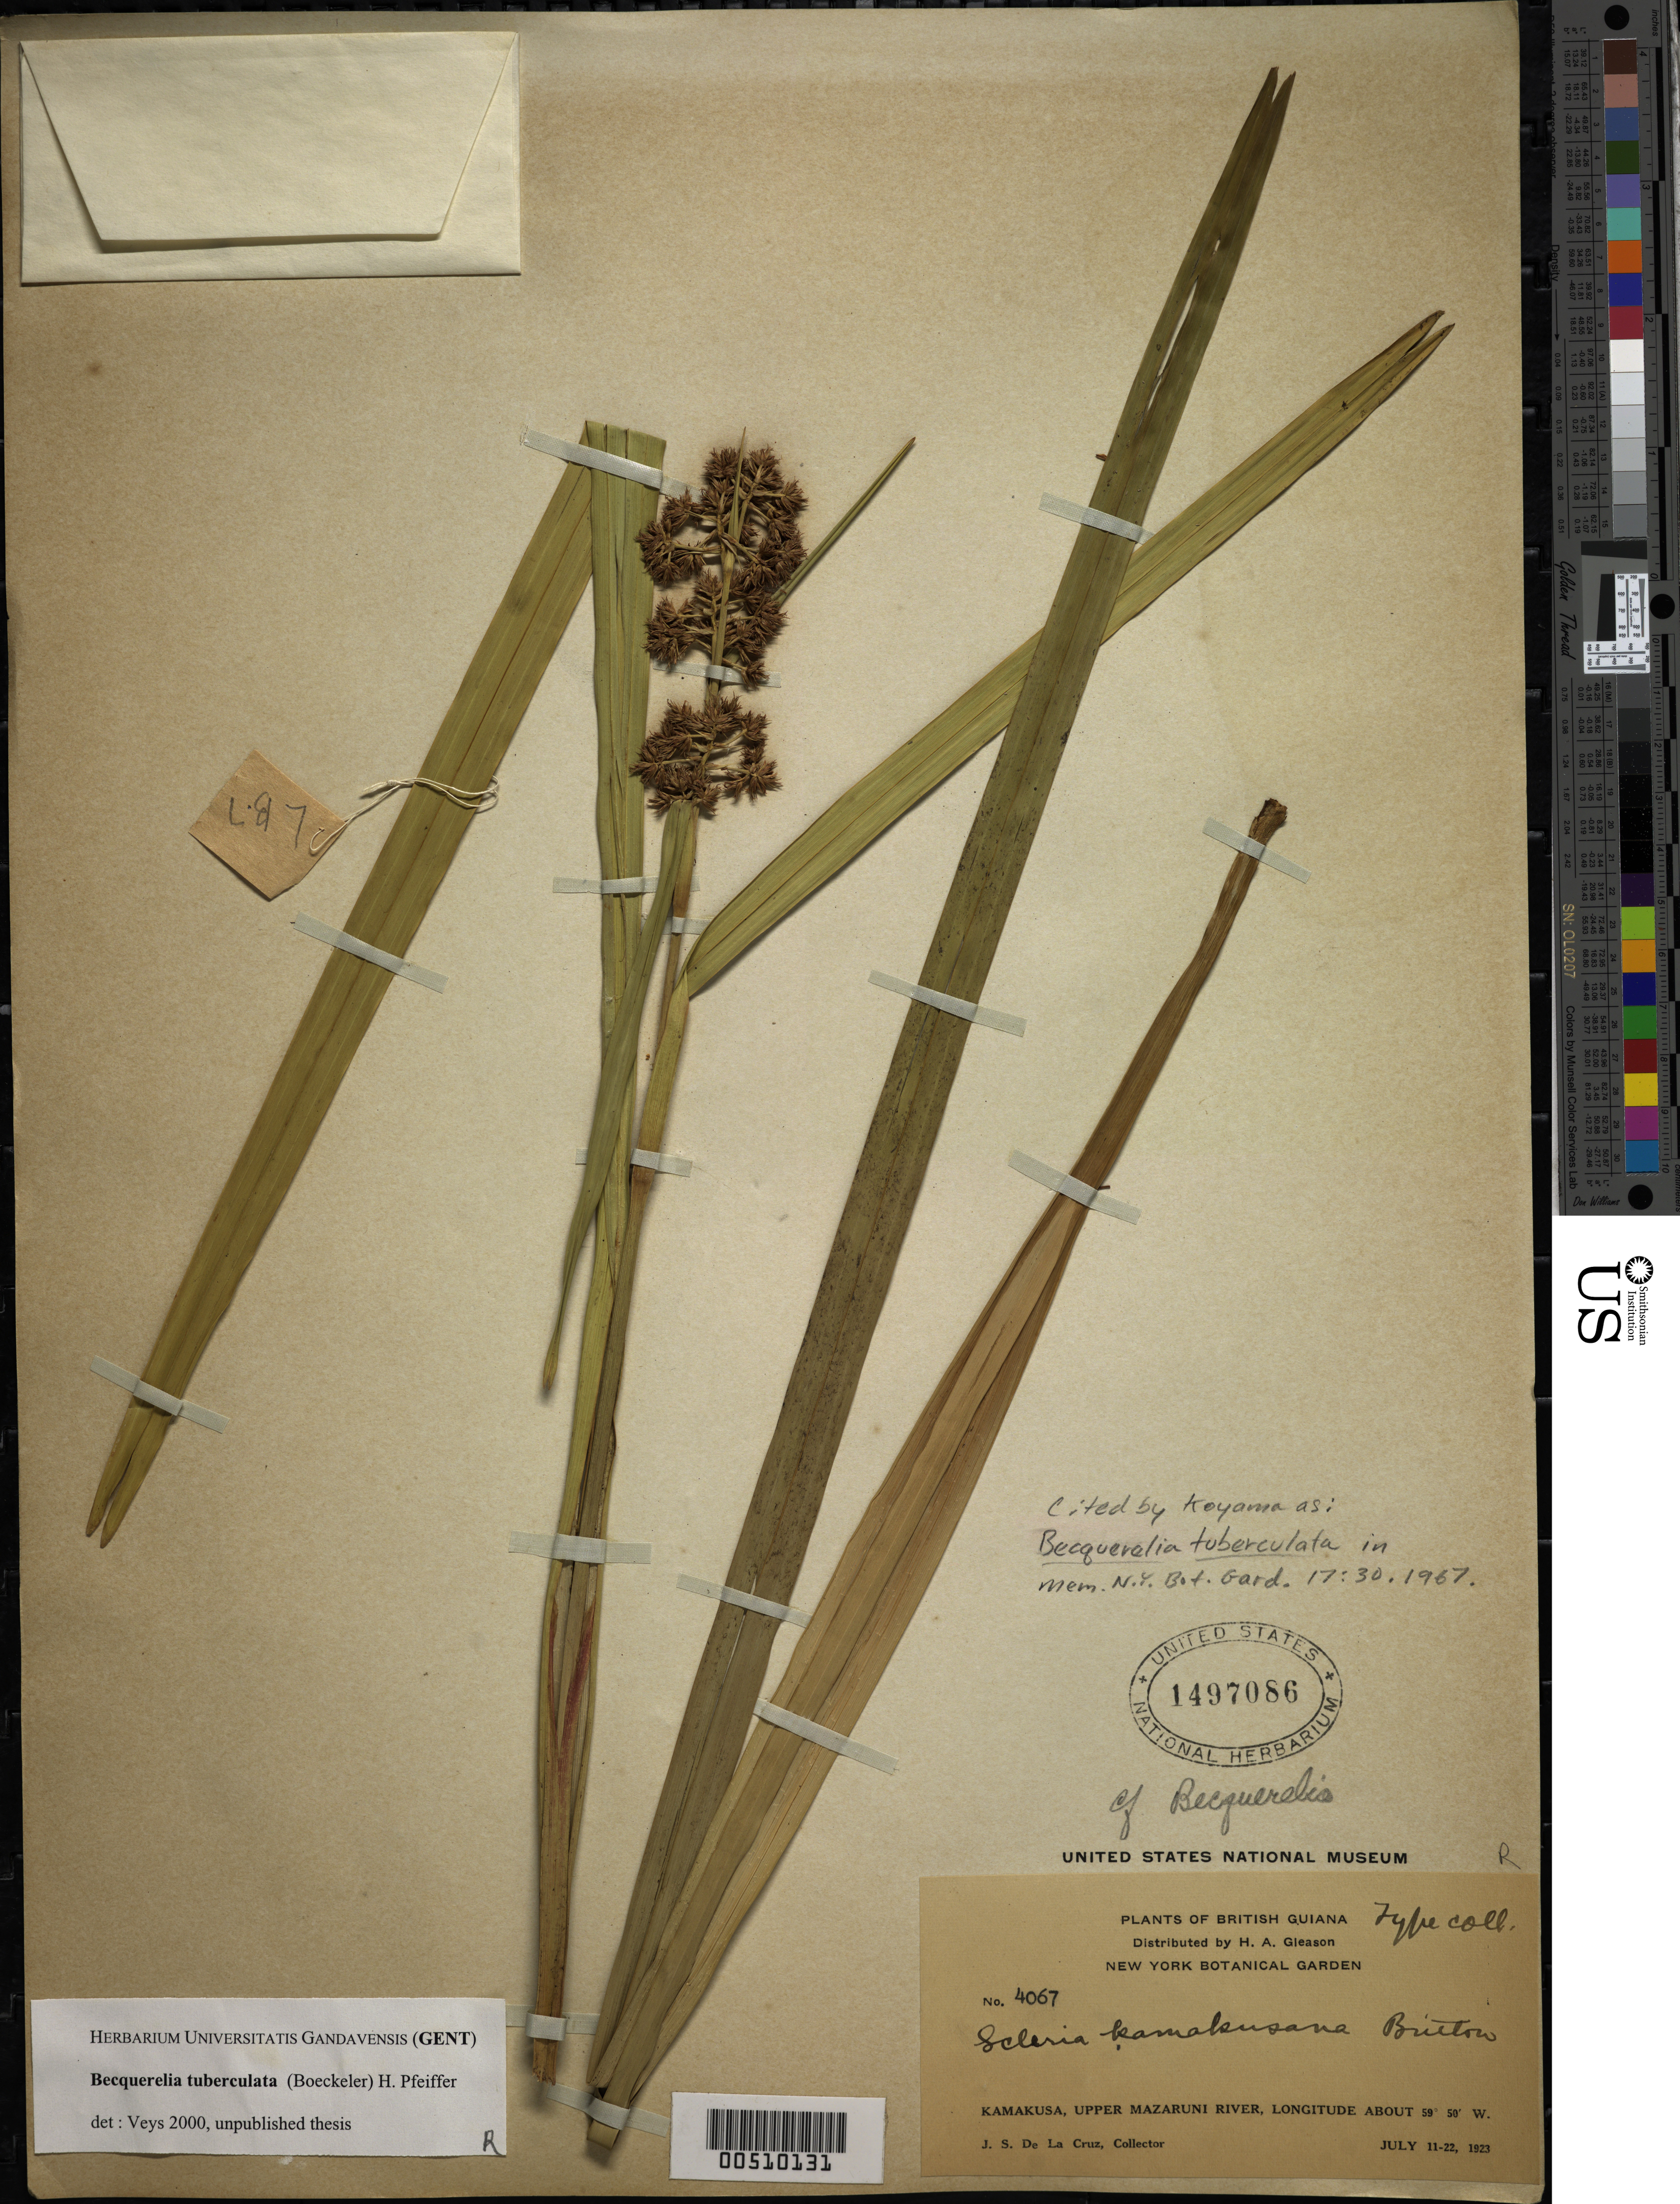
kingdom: Plantae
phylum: Tracheophyta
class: Liliopsida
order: Poales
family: Cyperaceae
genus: Becquerelia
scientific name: Becquerelia tuberculata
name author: (Boeckeler) Pfeiff.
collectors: J. S. de la Cruz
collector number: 4067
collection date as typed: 11 Jul 1923 to 22 Jul 1923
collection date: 1923-07-11/1923-07-22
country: Guyana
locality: Kamakusa, Upper Mazaruni River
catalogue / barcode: US 1497086